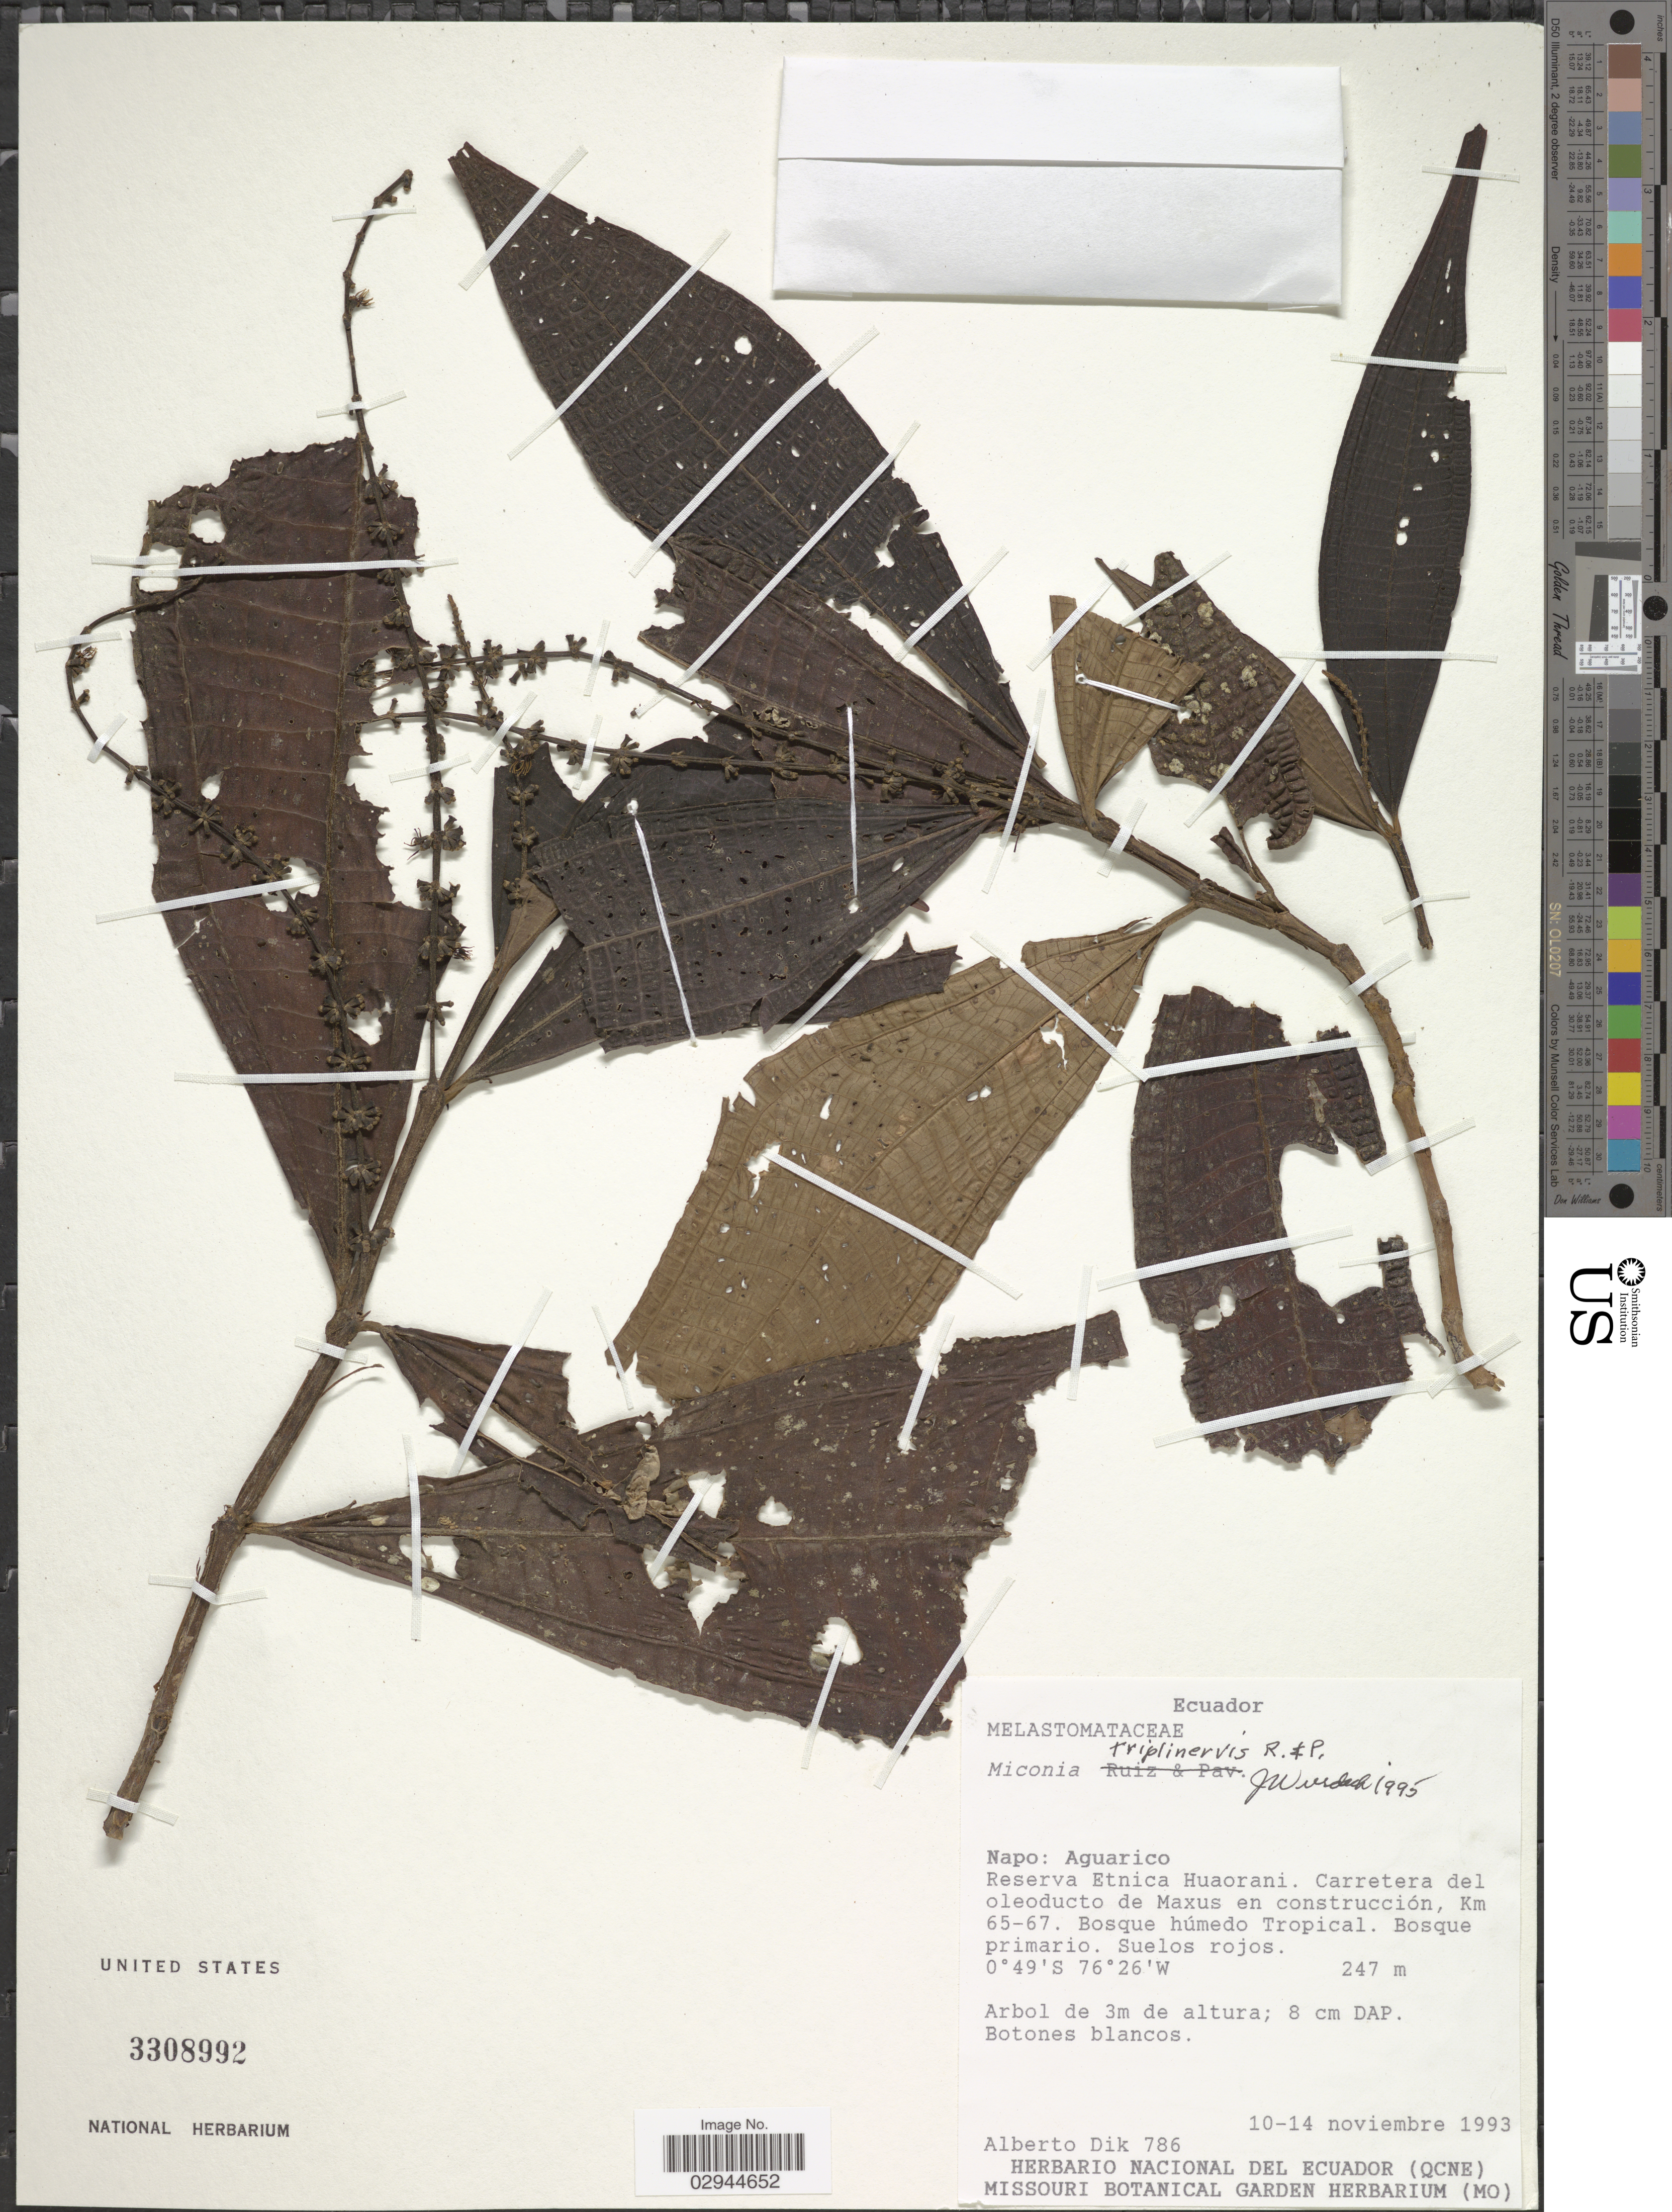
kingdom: Plantae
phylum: Tracheophyta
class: Magnoliopsida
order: Myrtales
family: Melastomataceae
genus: Miconia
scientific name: Miconia triplinervis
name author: Ruiz & Pav.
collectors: A. Dik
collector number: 786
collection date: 1993-11-10/1993-11-14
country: Ecuador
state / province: Napo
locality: Aguarico, Reserva Etnica Huaorani, Carretera del oleoducto de Maxus en construcción, Km 65-67.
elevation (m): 247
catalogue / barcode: US 3308992